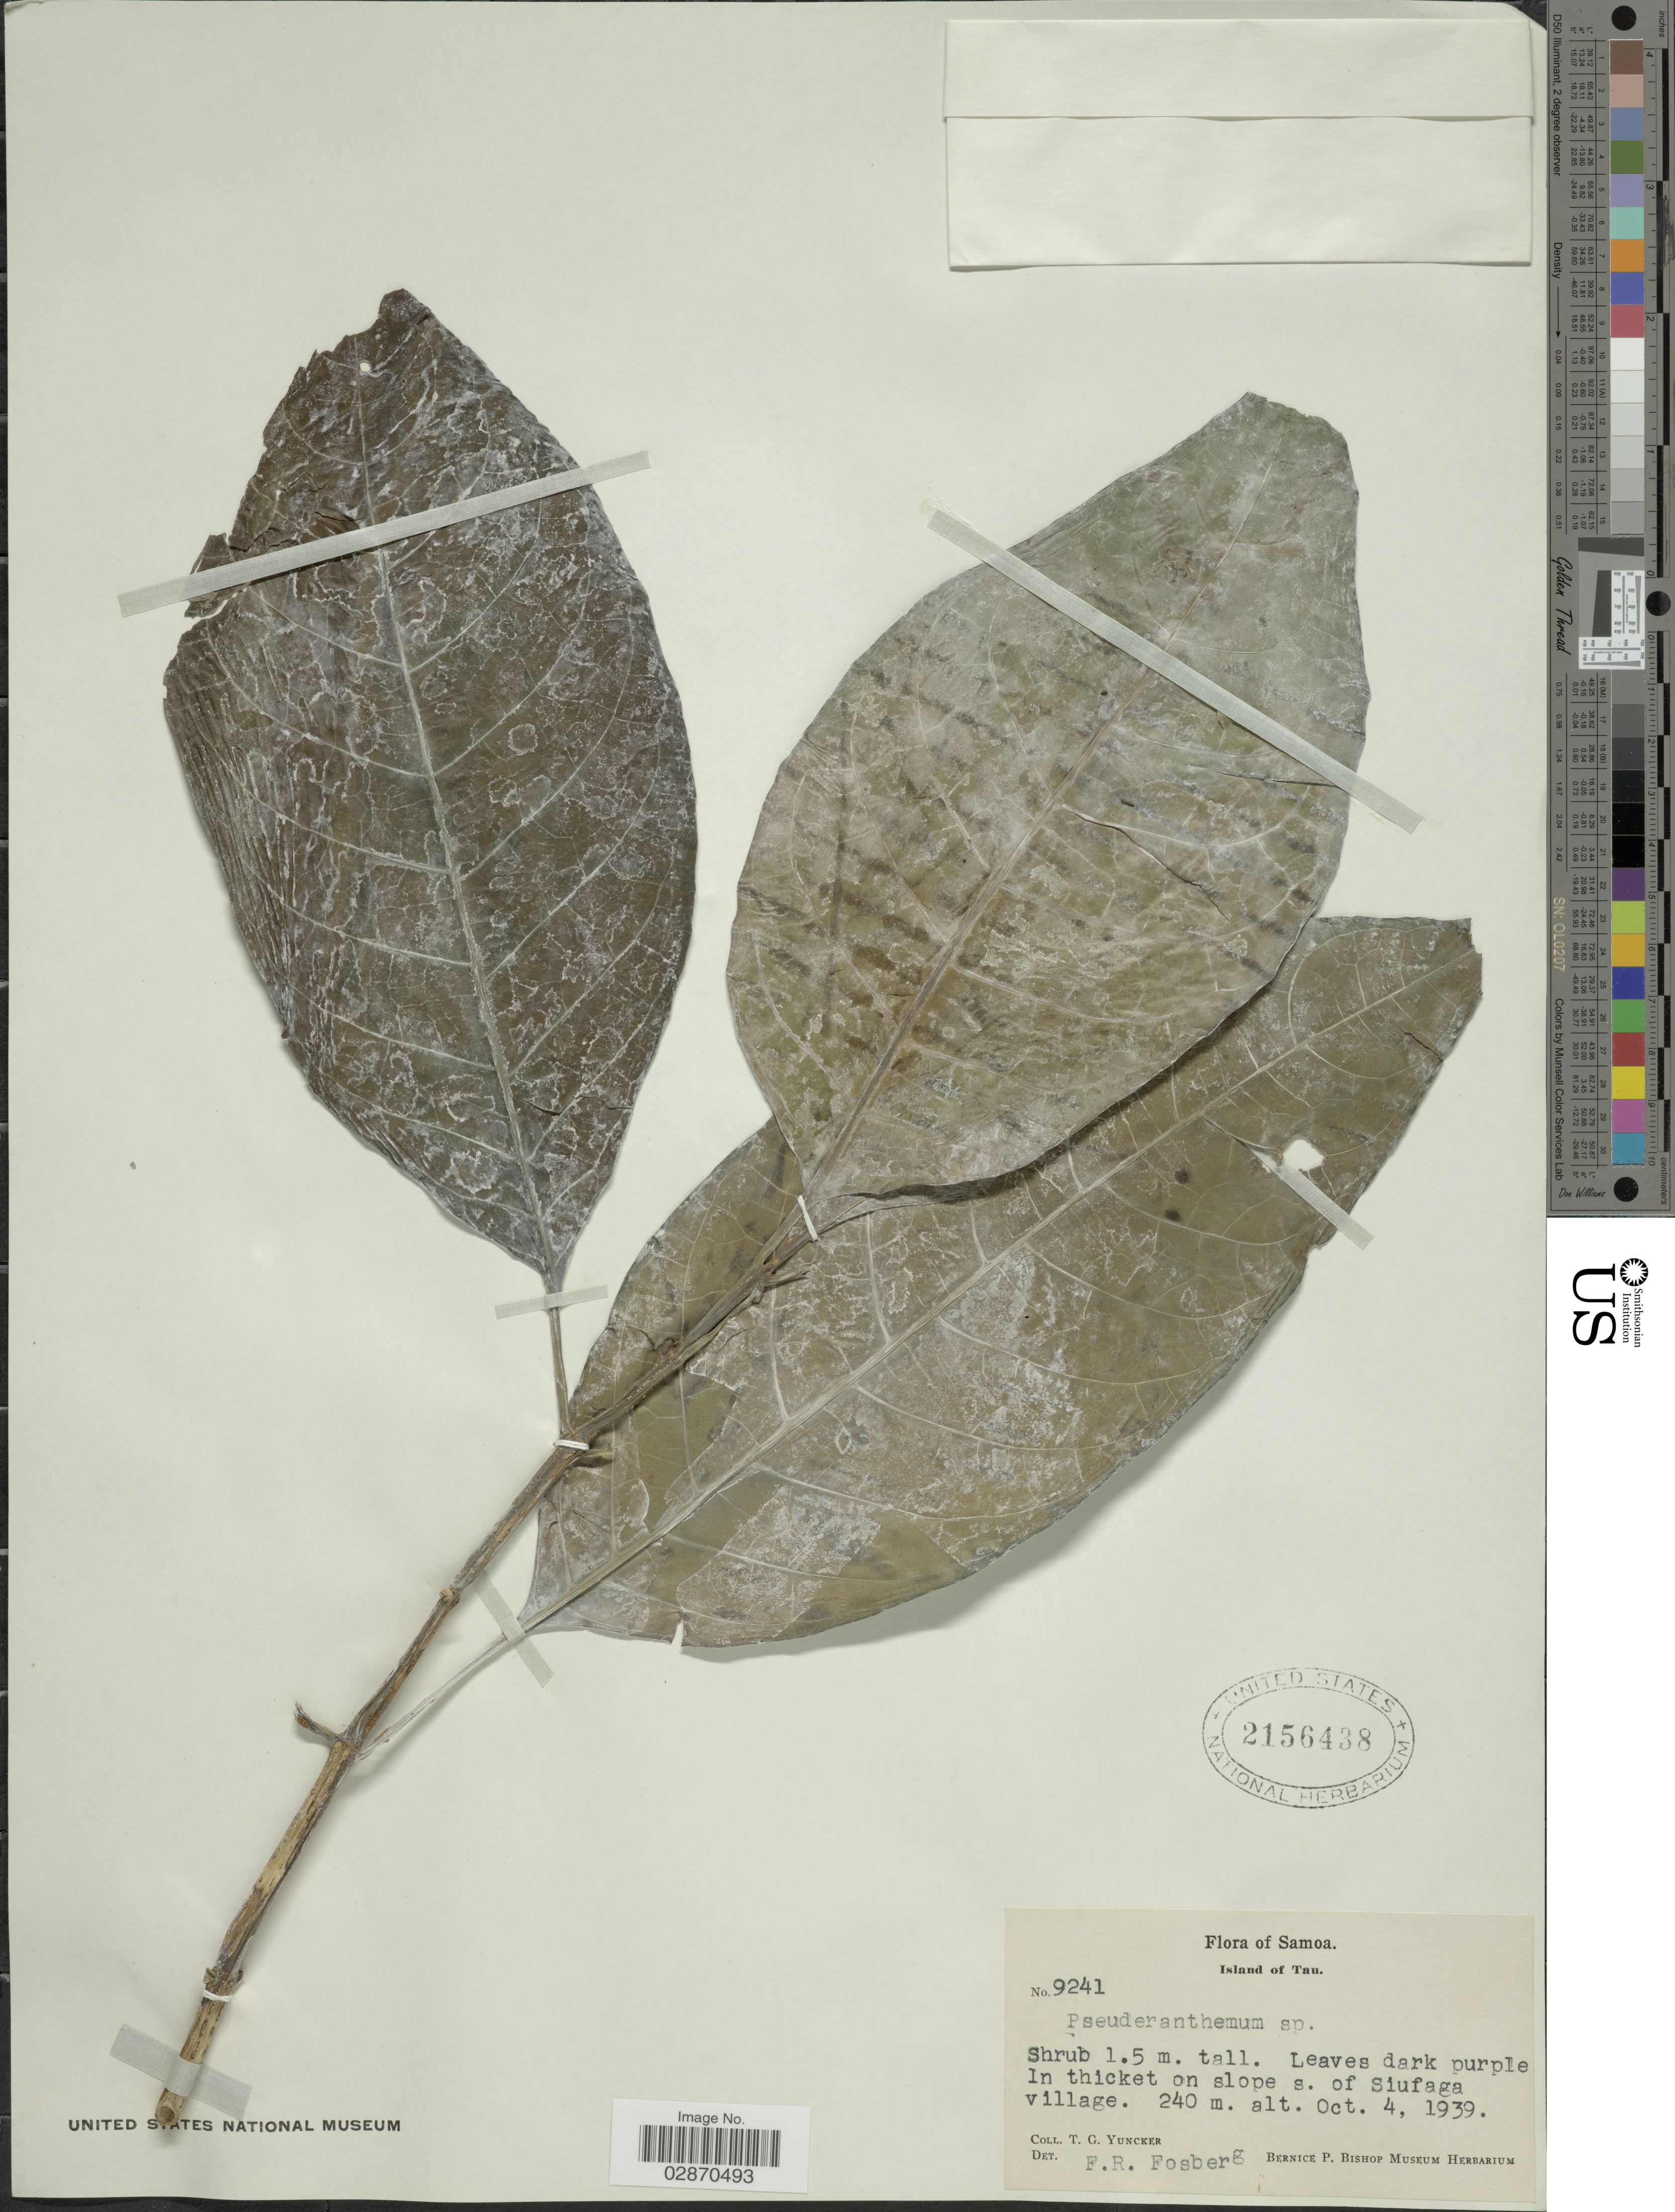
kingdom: Plantae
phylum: Tracheophyta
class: Magnoliopsida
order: Lamiales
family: Acanthaceae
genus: Pseuderanthemum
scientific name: Pseuderanthemum sp.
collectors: T. G. Yuncker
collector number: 9241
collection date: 1939-10-04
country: American Samoa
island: Tau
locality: Samoa. Island of Tau. In thicket on slope s. of Siufaga village.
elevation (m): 240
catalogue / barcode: US 2156438